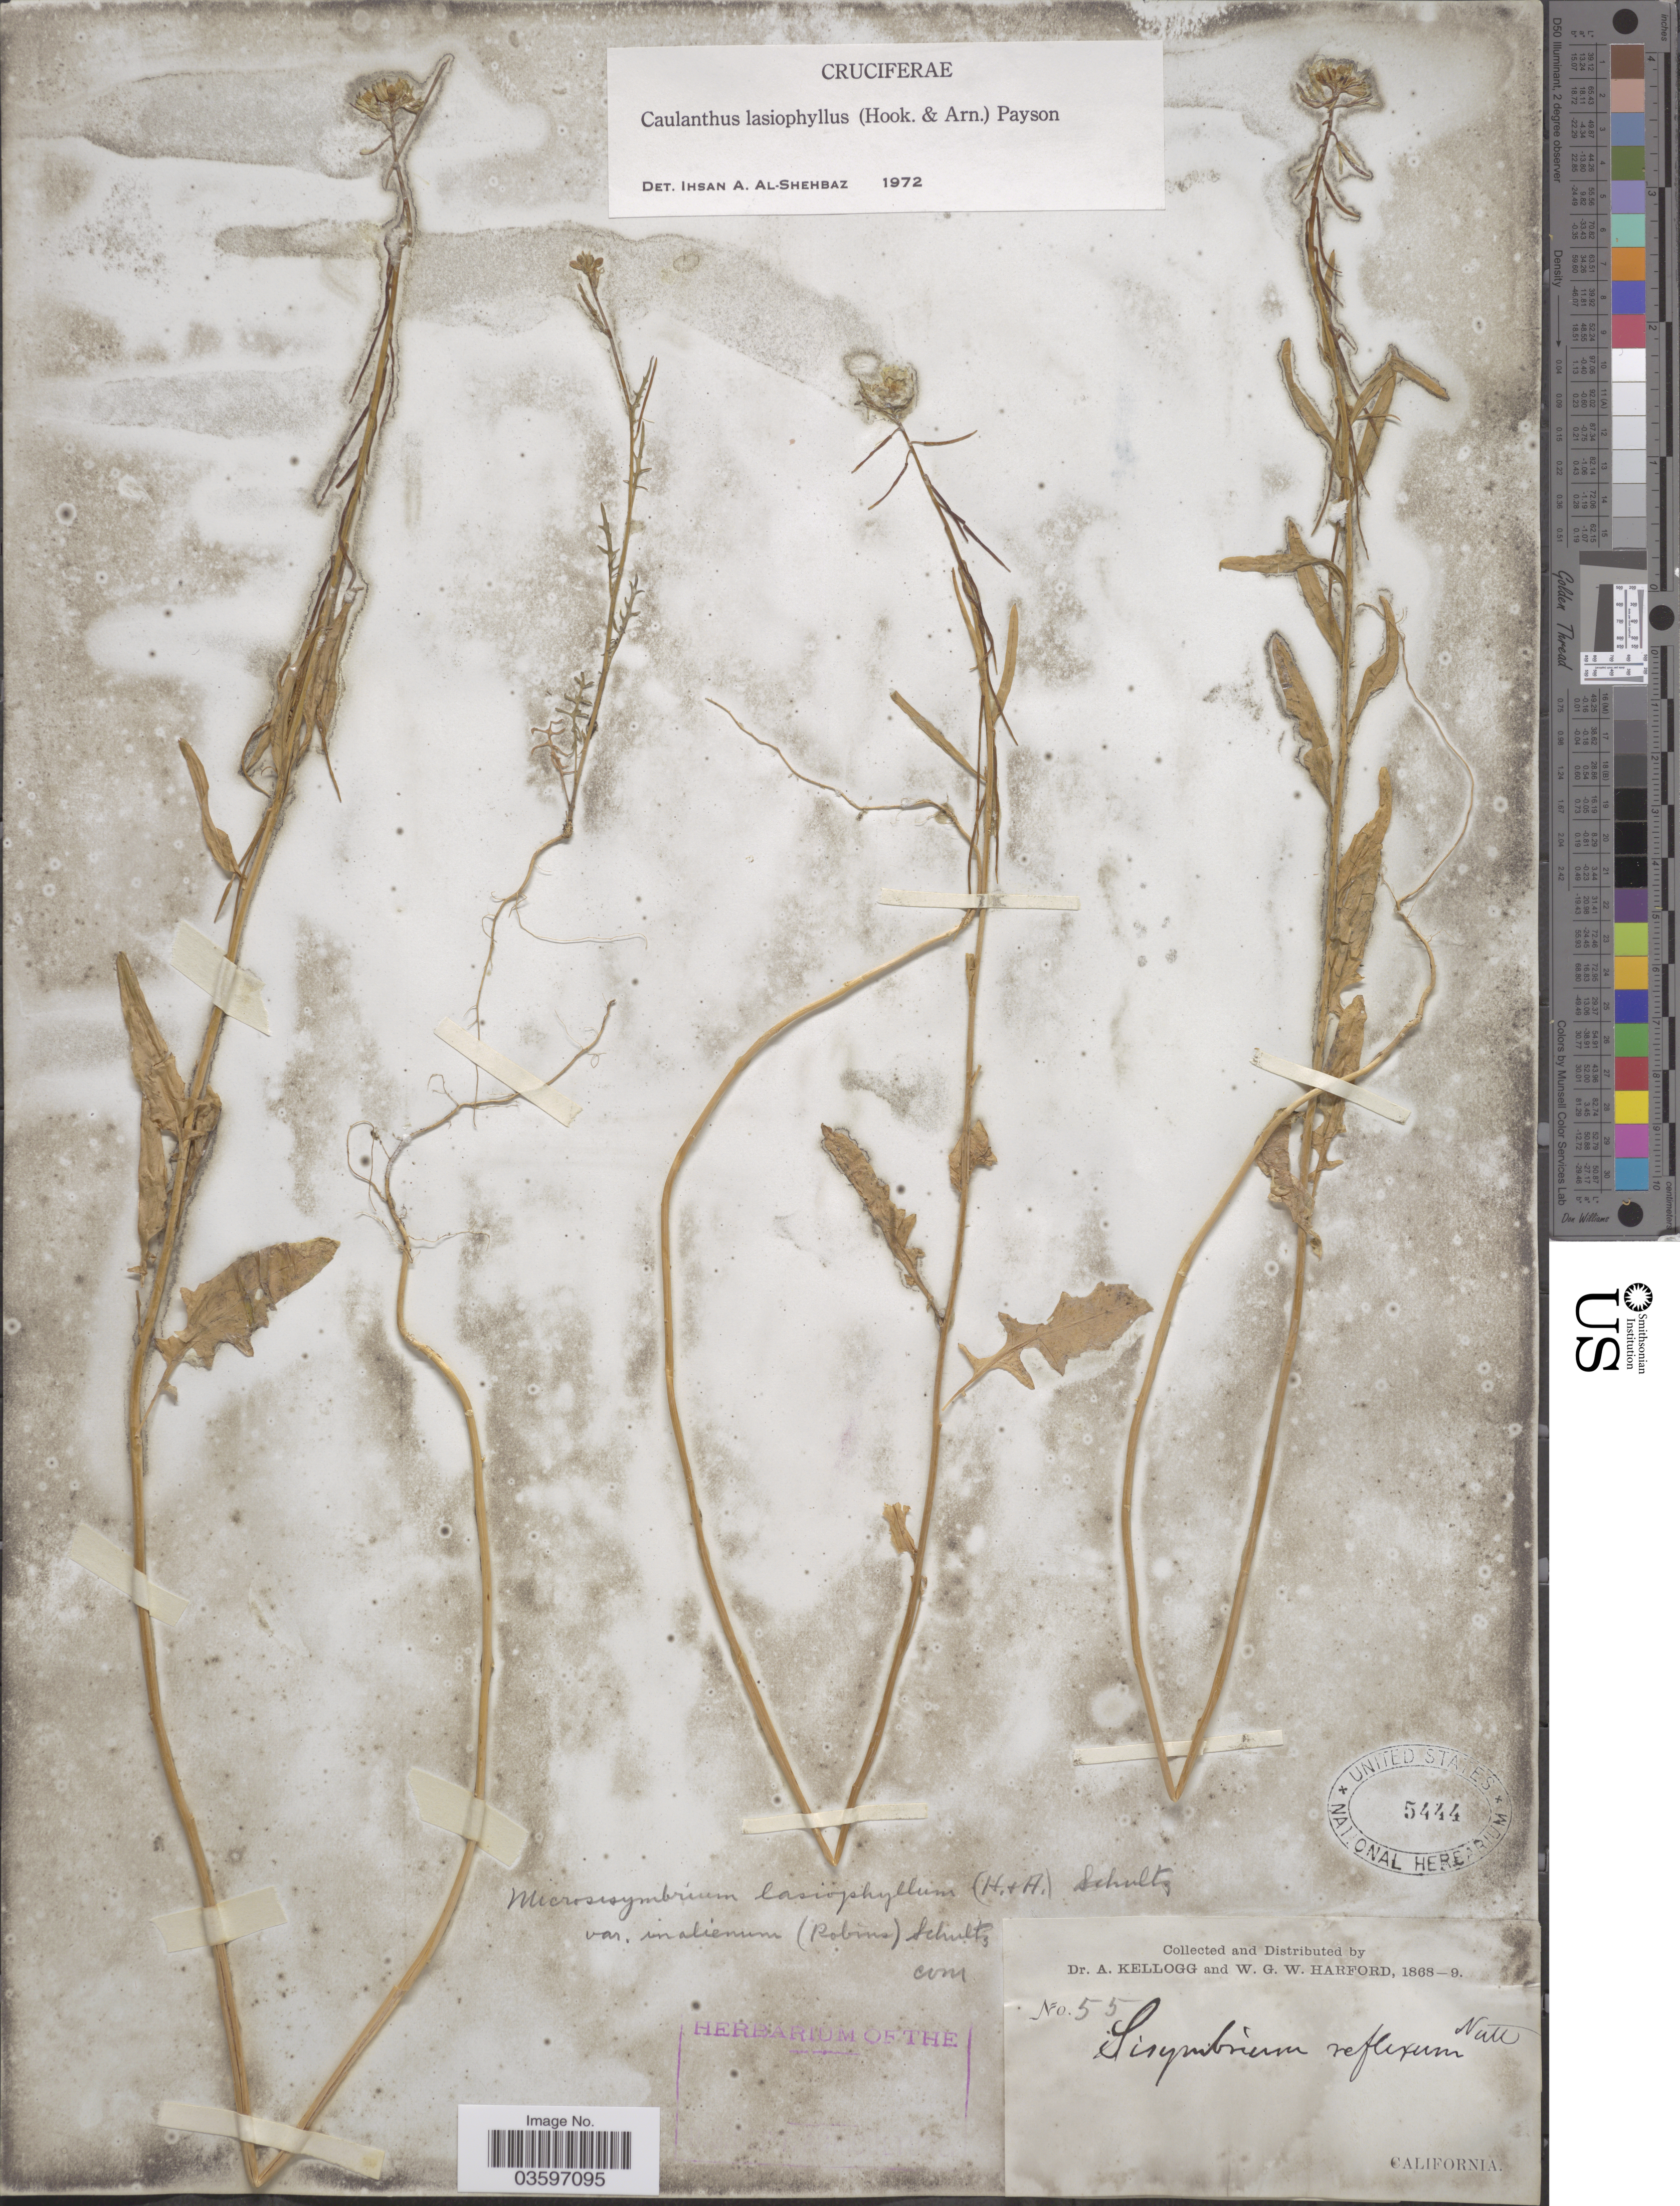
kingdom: Plantae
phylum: Tracheophyta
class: Magnoliopsida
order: Brassicales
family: Brassicaceae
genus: Caulanthus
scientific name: Caulanthus lasiophyllus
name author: (Hook. & Arn.) Payson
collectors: A. Kellogg & W. G. W. Harford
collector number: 55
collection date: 1868/1869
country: United States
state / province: California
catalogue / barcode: US 5444